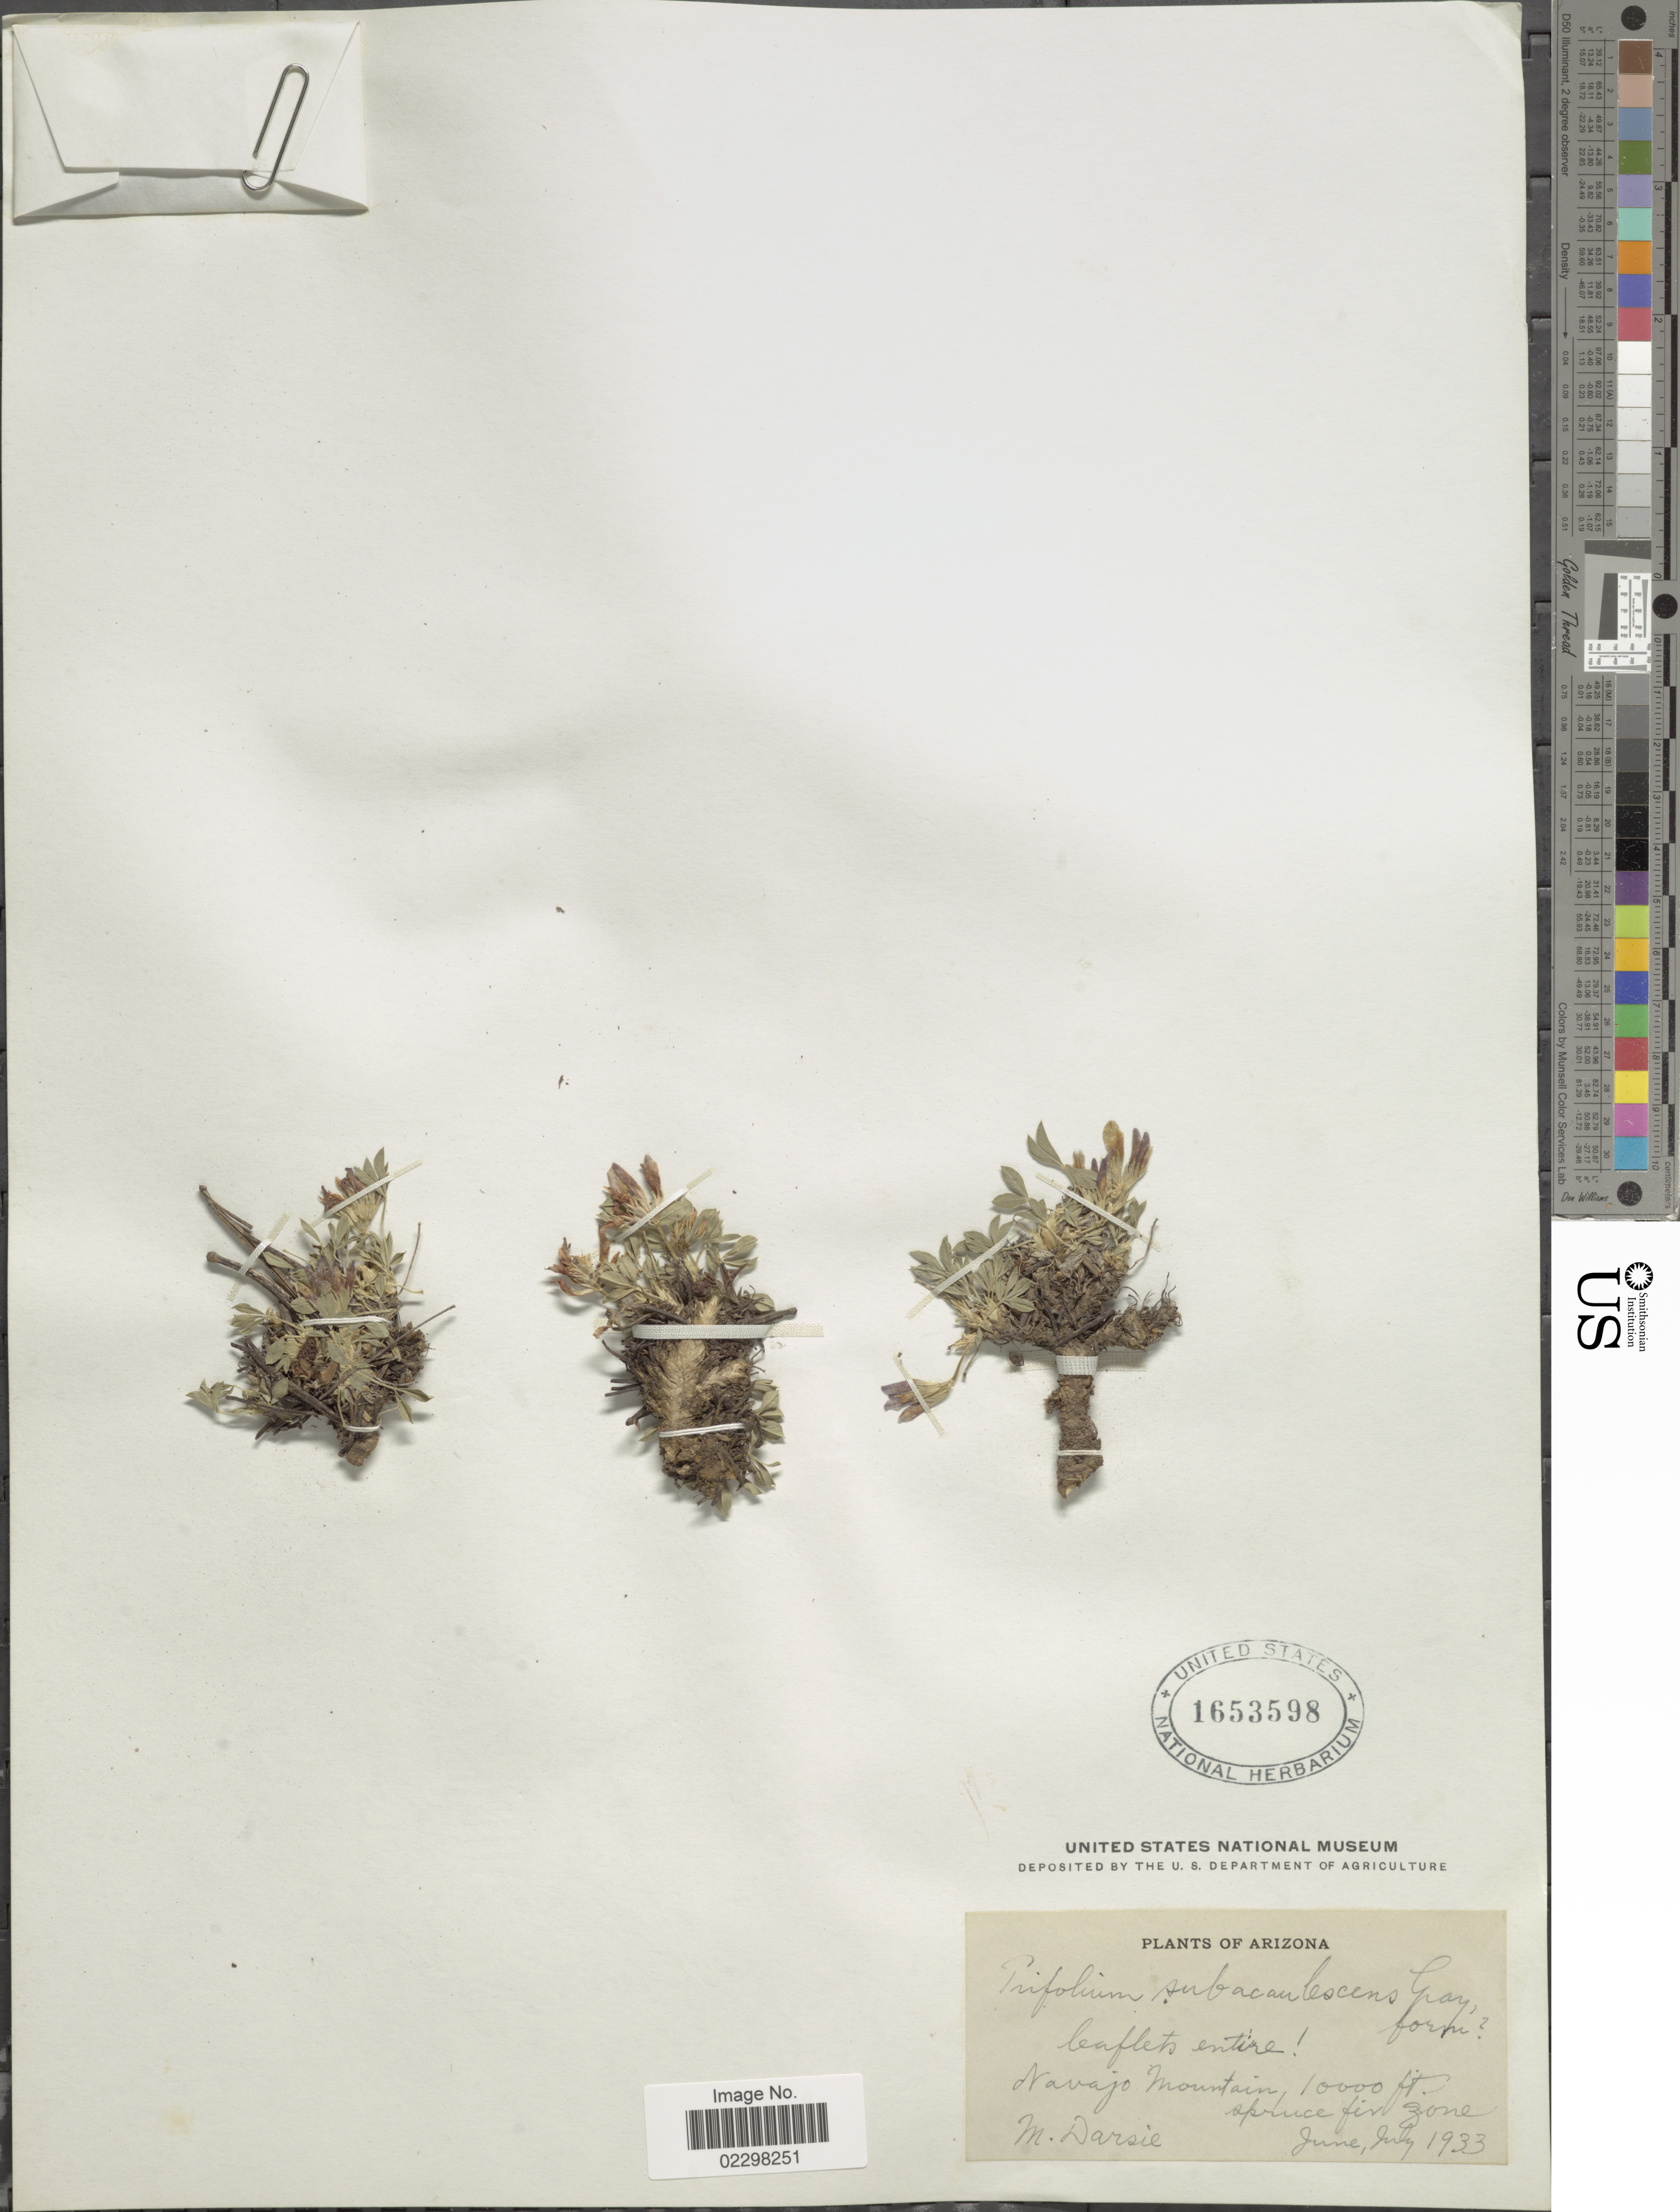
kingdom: Plantae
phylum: Tracheophyta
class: Magnoliopsida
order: Fabales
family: Fabaceae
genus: Trifolium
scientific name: Trifolium subcaulescens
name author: A. Gray in Ives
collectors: M. Darsie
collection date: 1933-06/1933-07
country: United States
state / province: Arizona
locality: Navajo Mountain, spruce fir Zone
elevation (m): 3048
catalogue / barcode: US 1653598